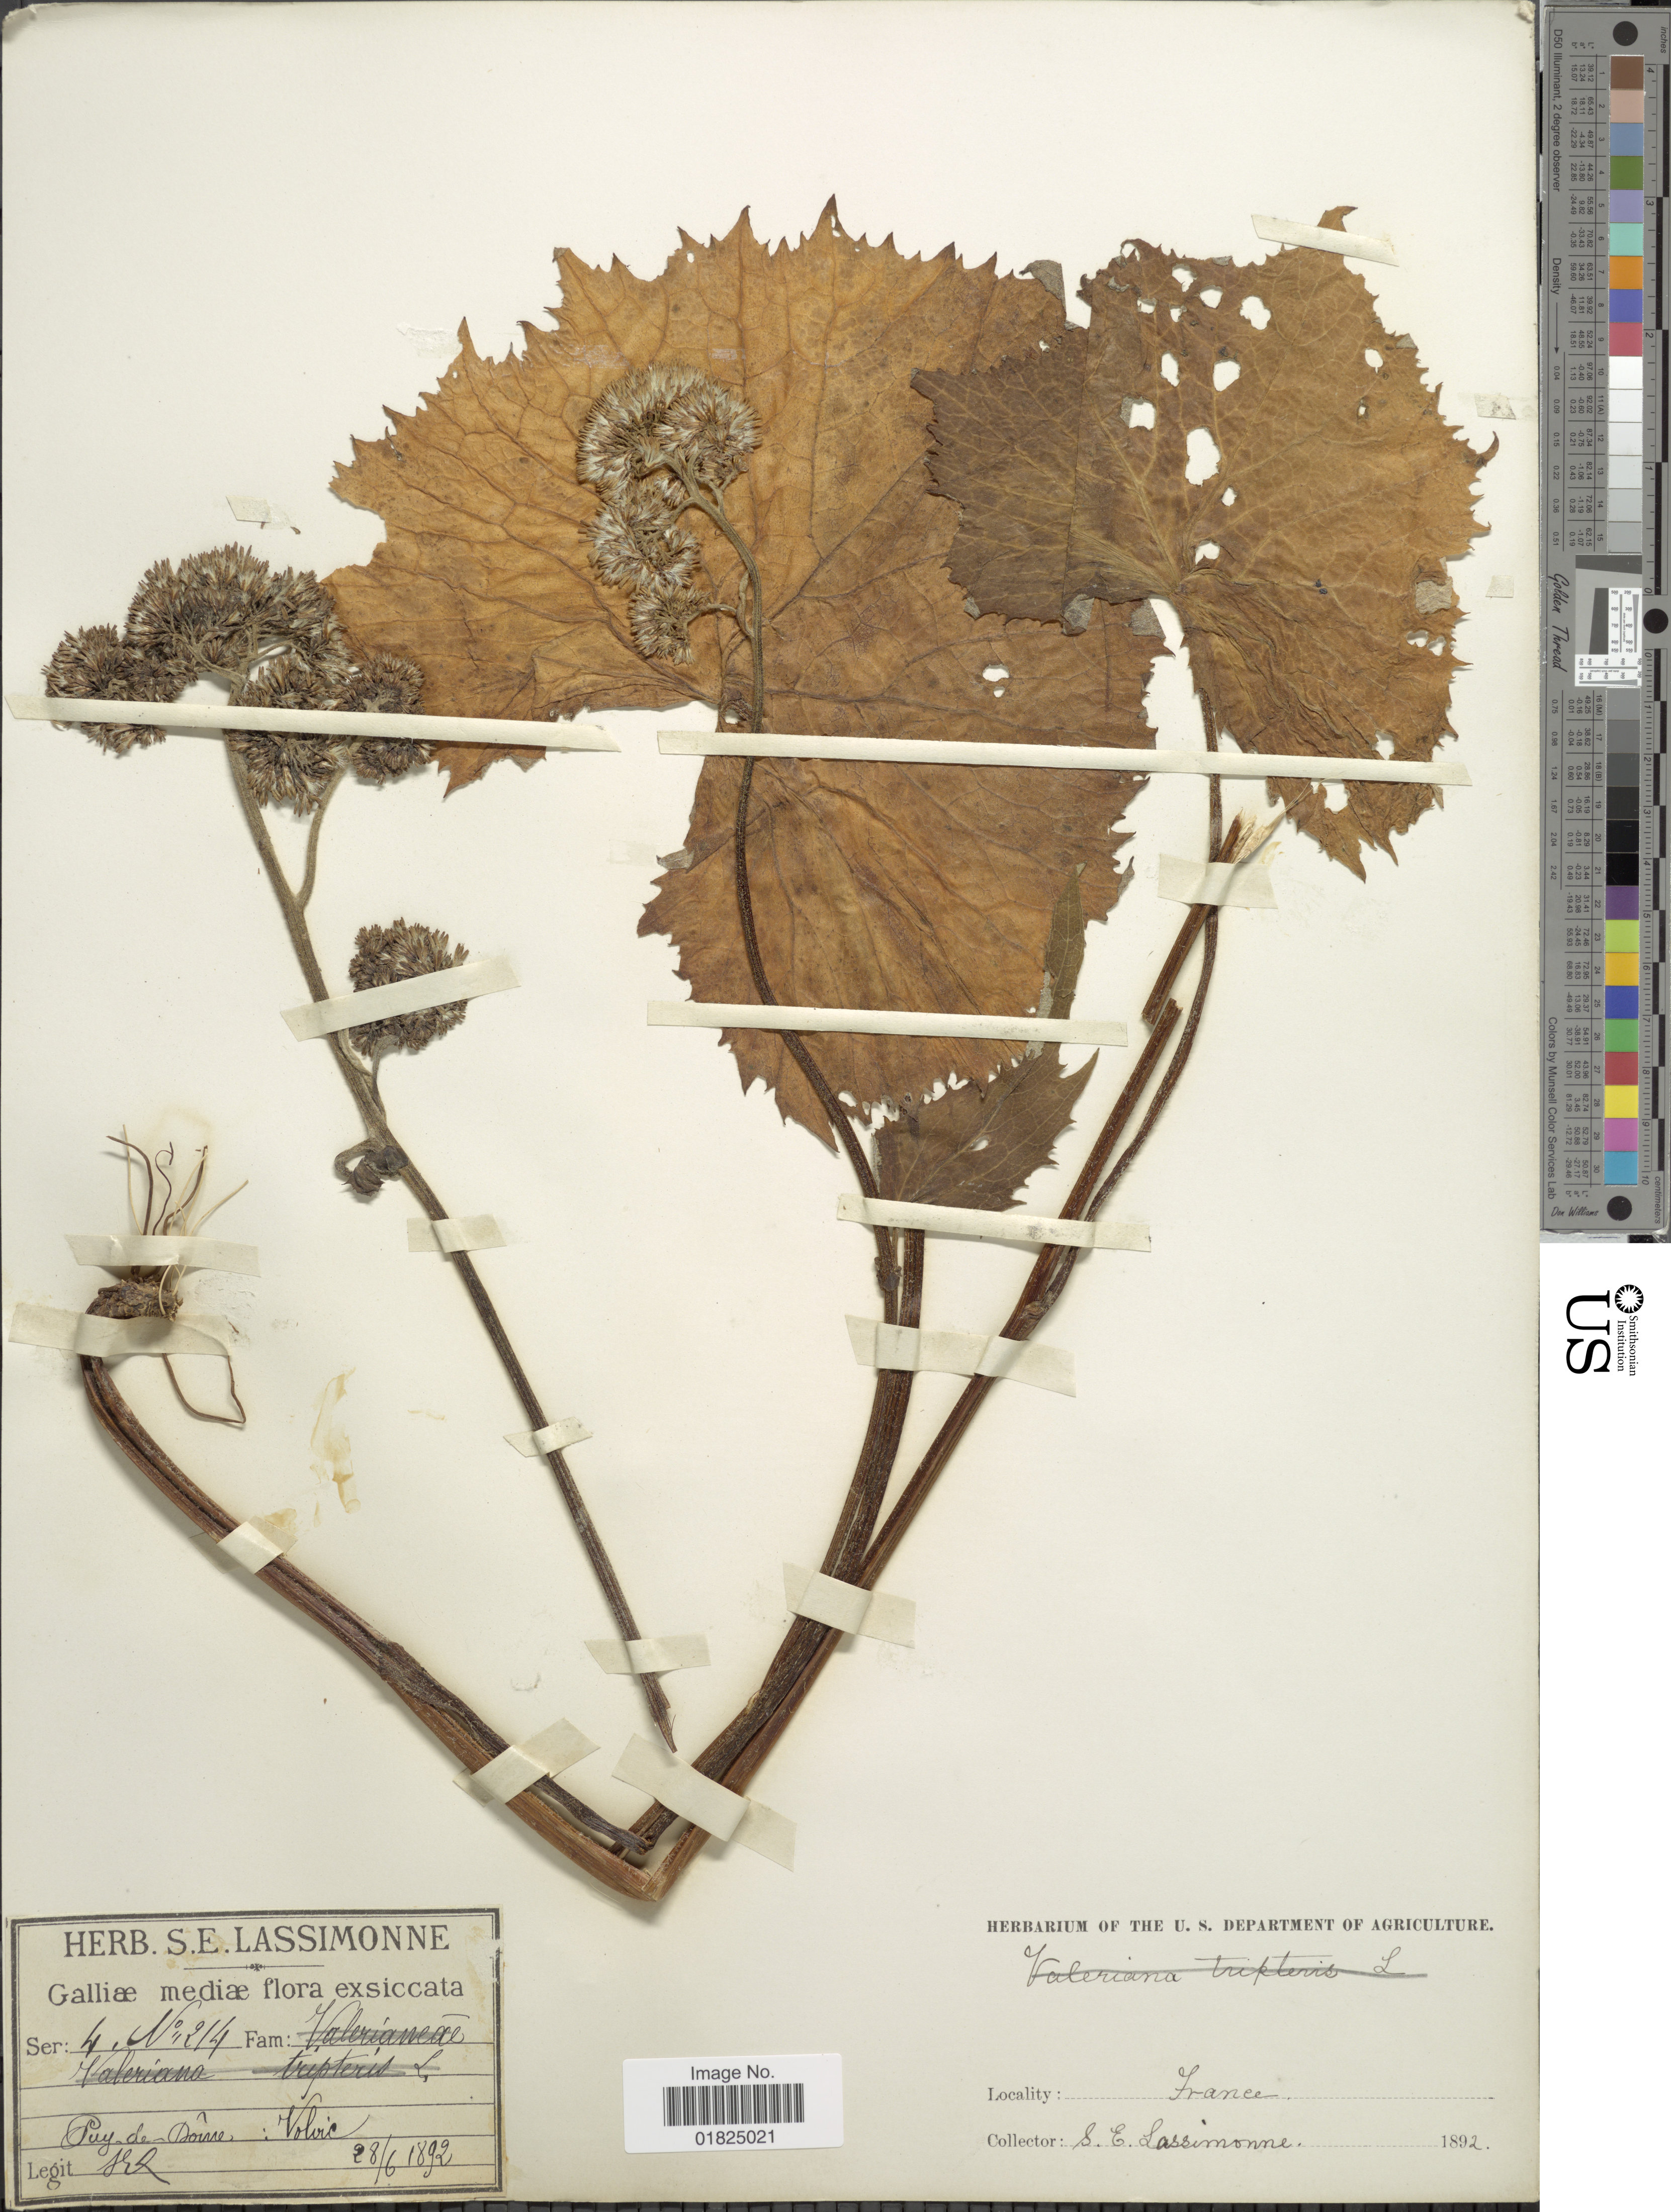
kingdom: Plantae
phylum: Tracheophyta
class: Magnoliopsida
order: Asterales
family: Asteraceae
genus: Petasites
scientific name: Petasites officinalis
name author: L.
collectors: S. Lassimonne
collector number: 214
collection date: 1892-06-28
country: France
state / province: Auvergne-Rhône-Alpes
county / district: Puy-de-Dôme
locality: Puy-de-Dôme: Volvic